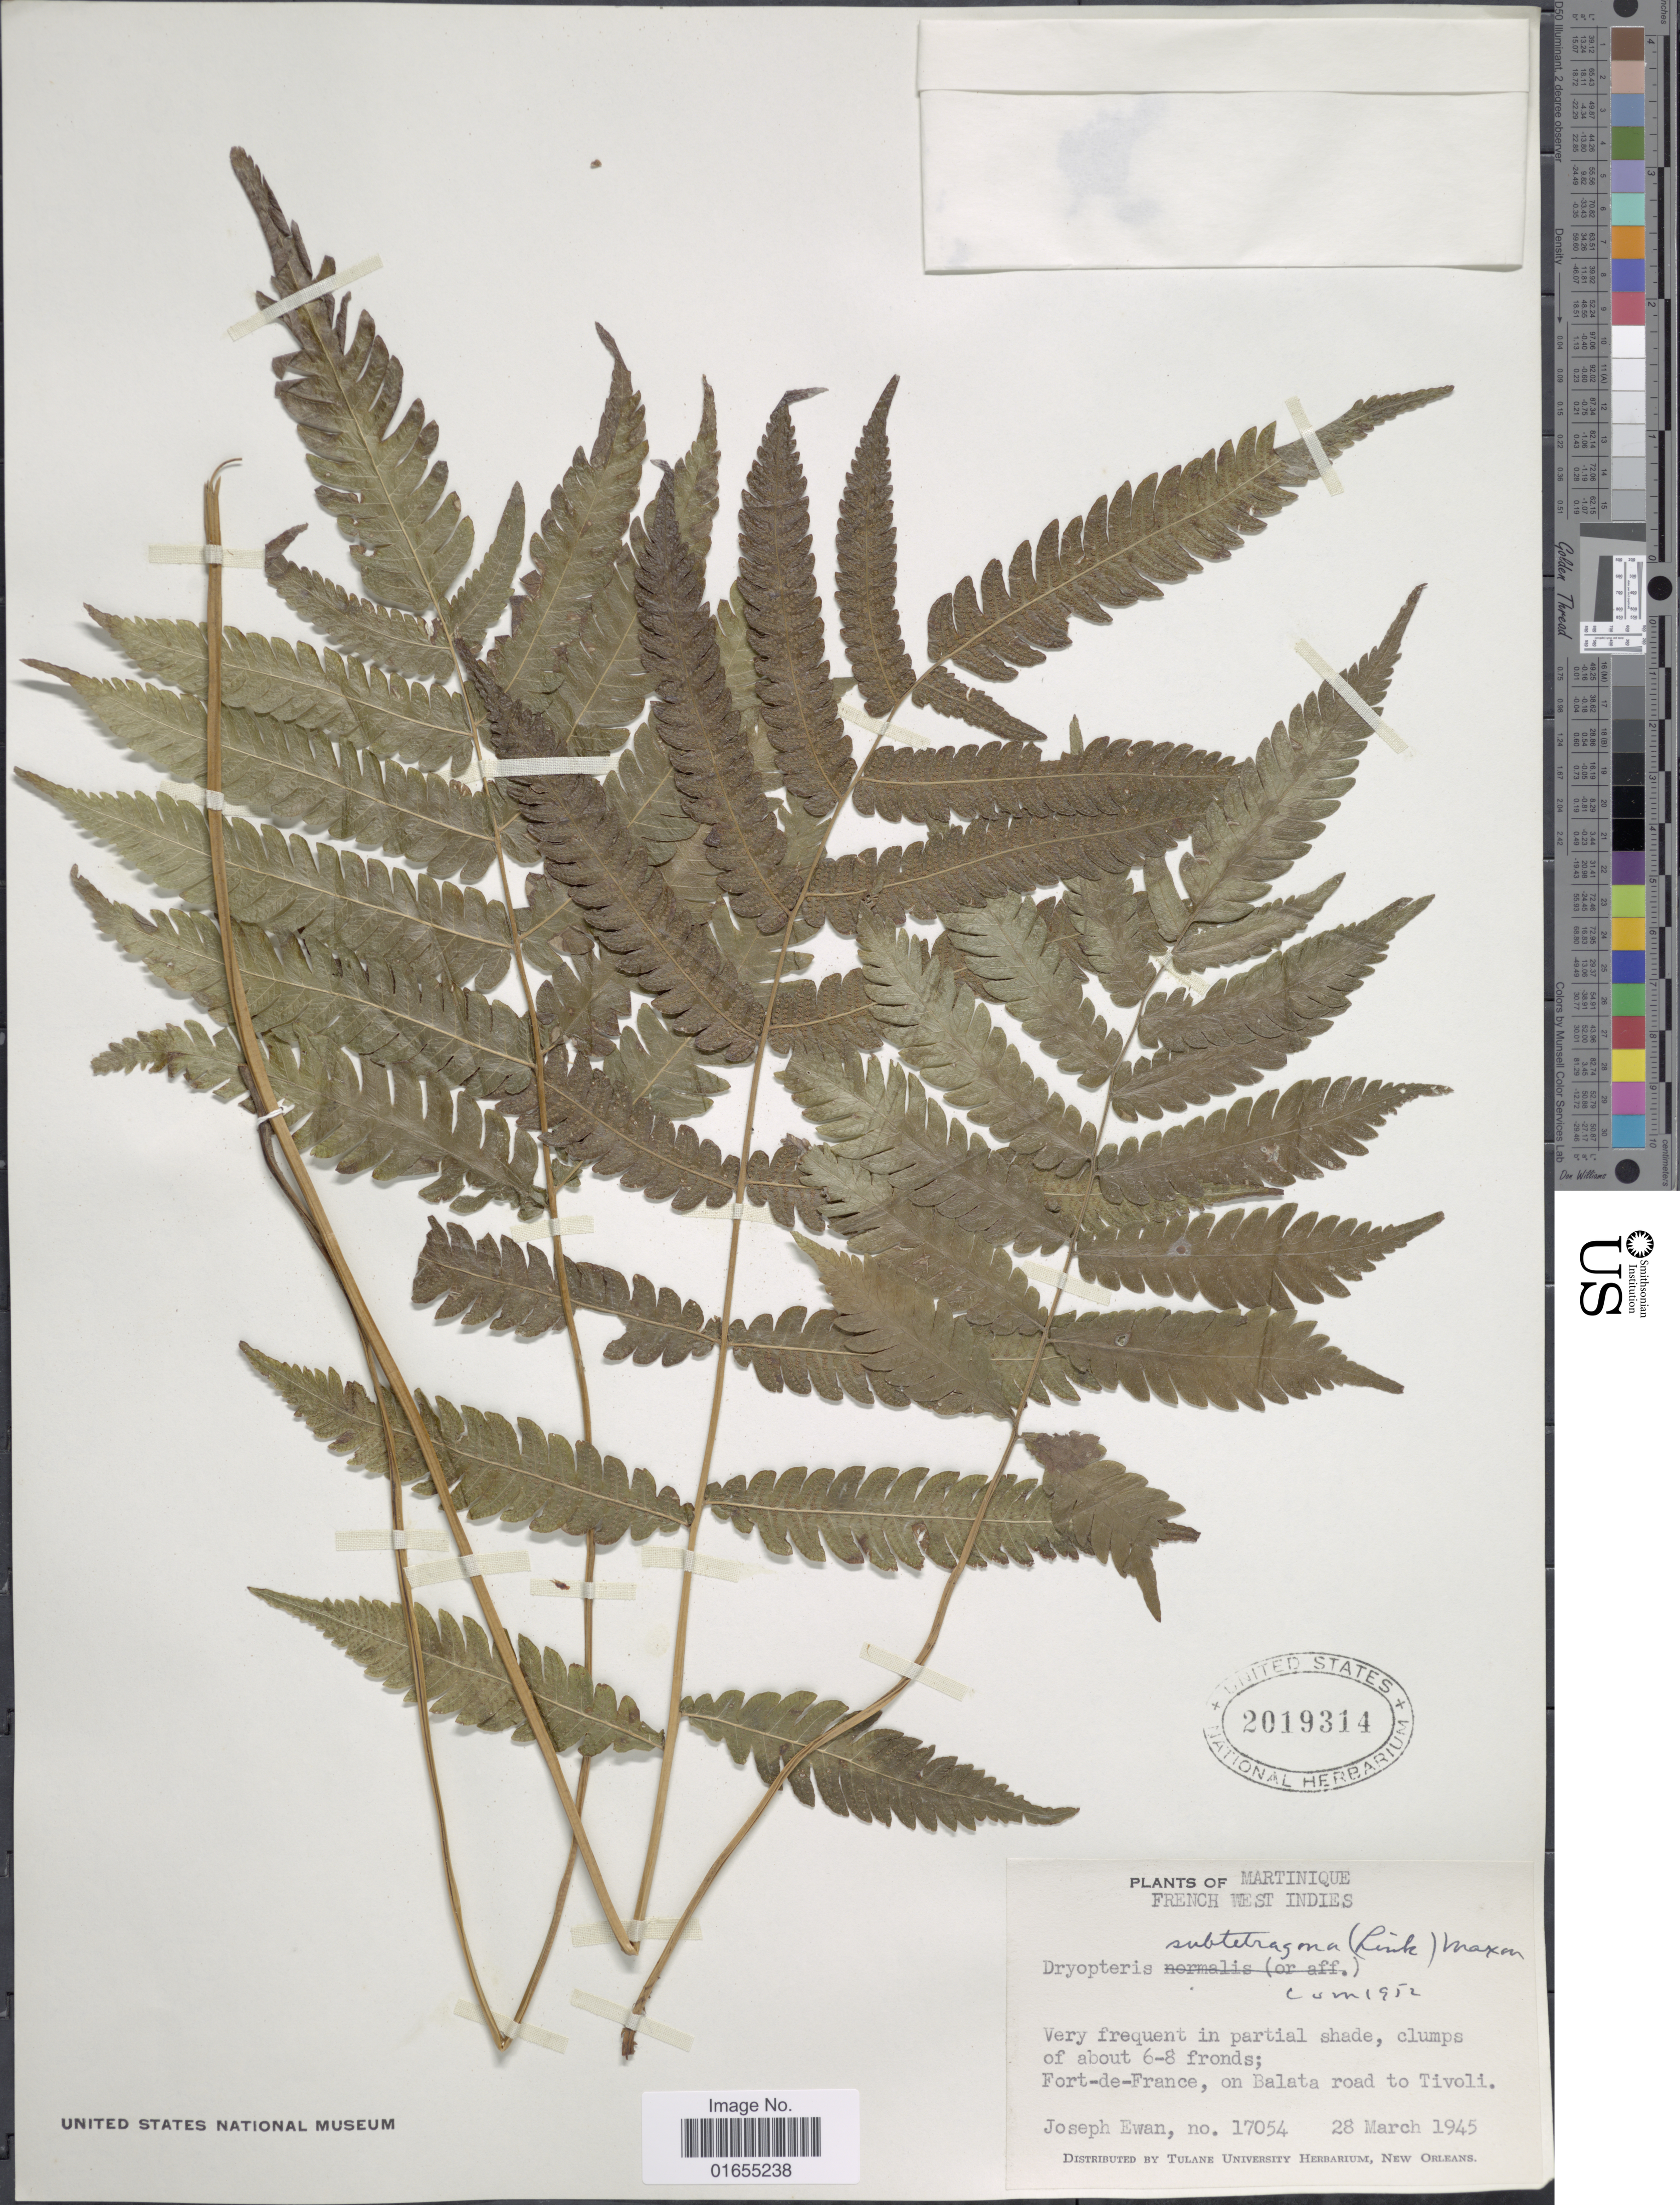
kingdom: Plantae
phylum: Tracheophyta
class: Polypodiopsida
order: Polypodiales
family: Thelypteridaceae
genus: Goniopteris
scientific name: Goniopteris tetragona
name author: (C. Presl) Sw.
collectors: J. A. Ewan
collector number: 17054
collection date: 1945-03-28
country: Martinique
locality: Martinique, French West Indies, Very frequent in partial shade, clumps of about 6-8 fronds; Fort de France, on Balata road to Tivoli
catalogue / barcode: US 2019314